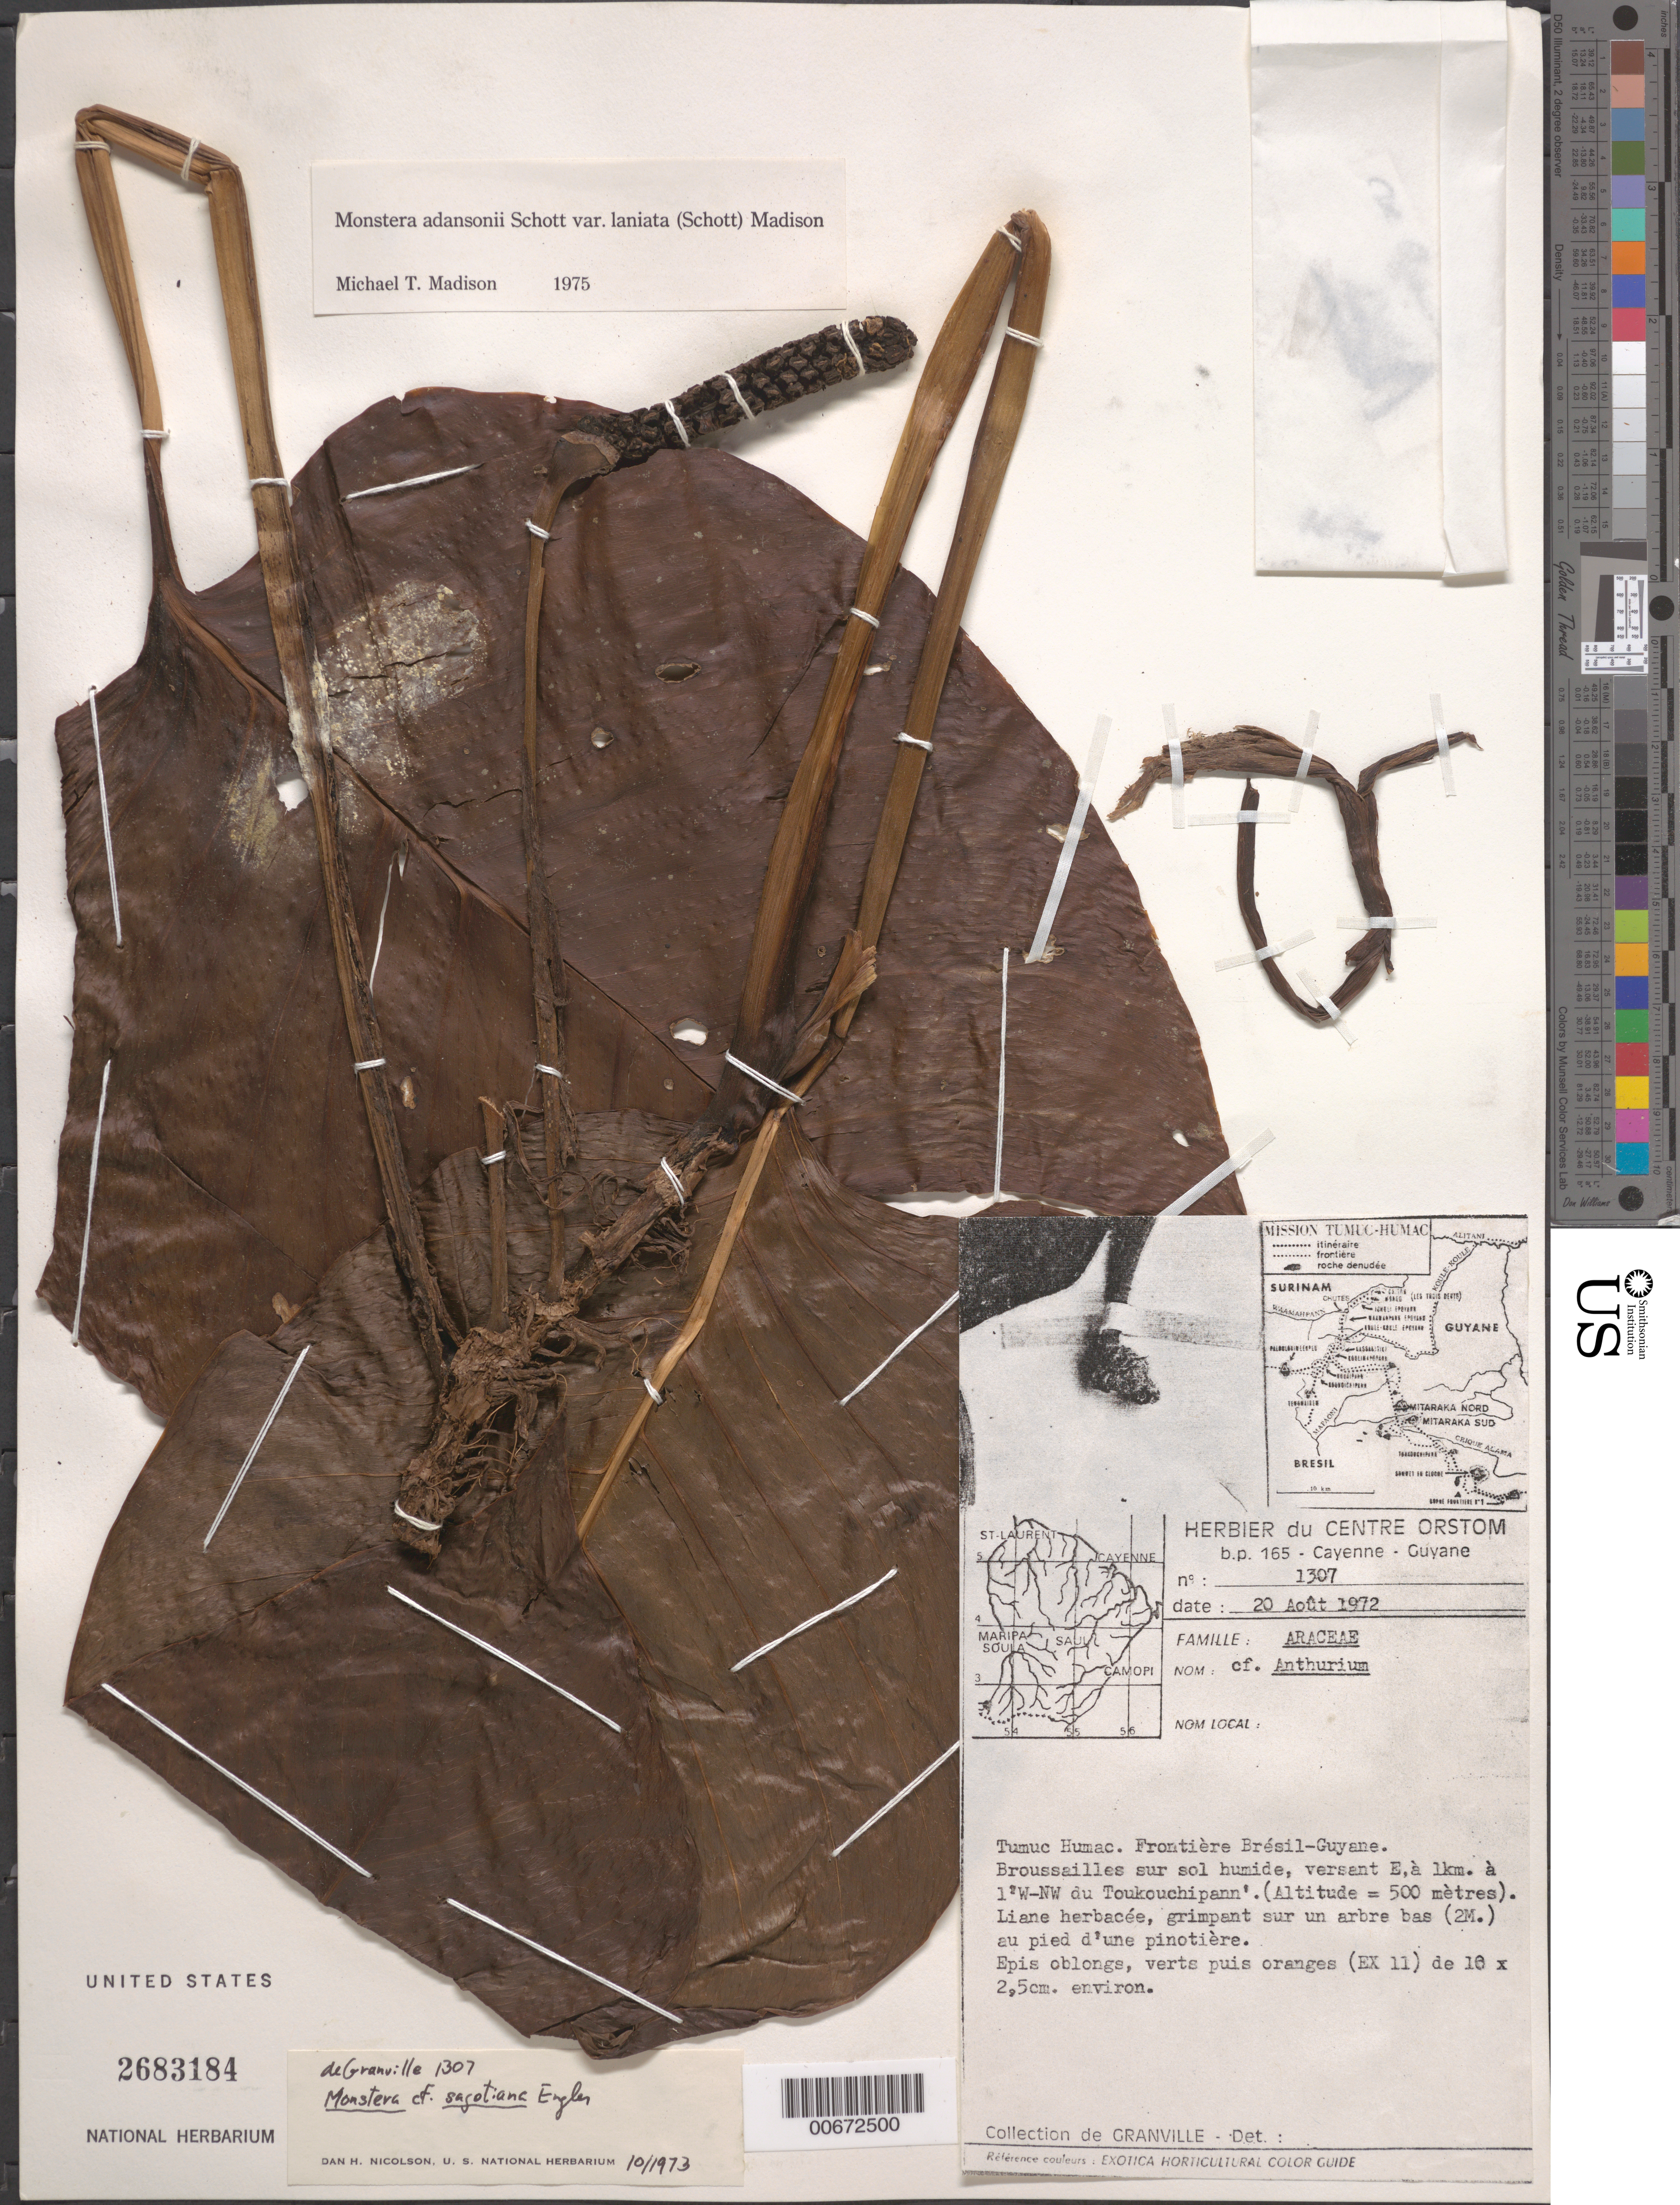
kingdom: Plantae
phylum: Tracheophyta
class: Liliopsida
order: Alismatales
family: Araceae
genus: Monstera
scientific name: Monstera adansonii var. laniata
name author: Schott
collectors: J.-J. de Granville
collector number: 1307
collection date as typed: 20-Aug-72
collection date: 1972-08-20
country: French Guiana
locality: Tumuc-Humac, Brazil-French Guiana Frontier, E slope,1 km W-NW of Toukouchipann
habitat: Brushwood on wet soil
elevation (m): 500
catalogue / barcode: US 2683184